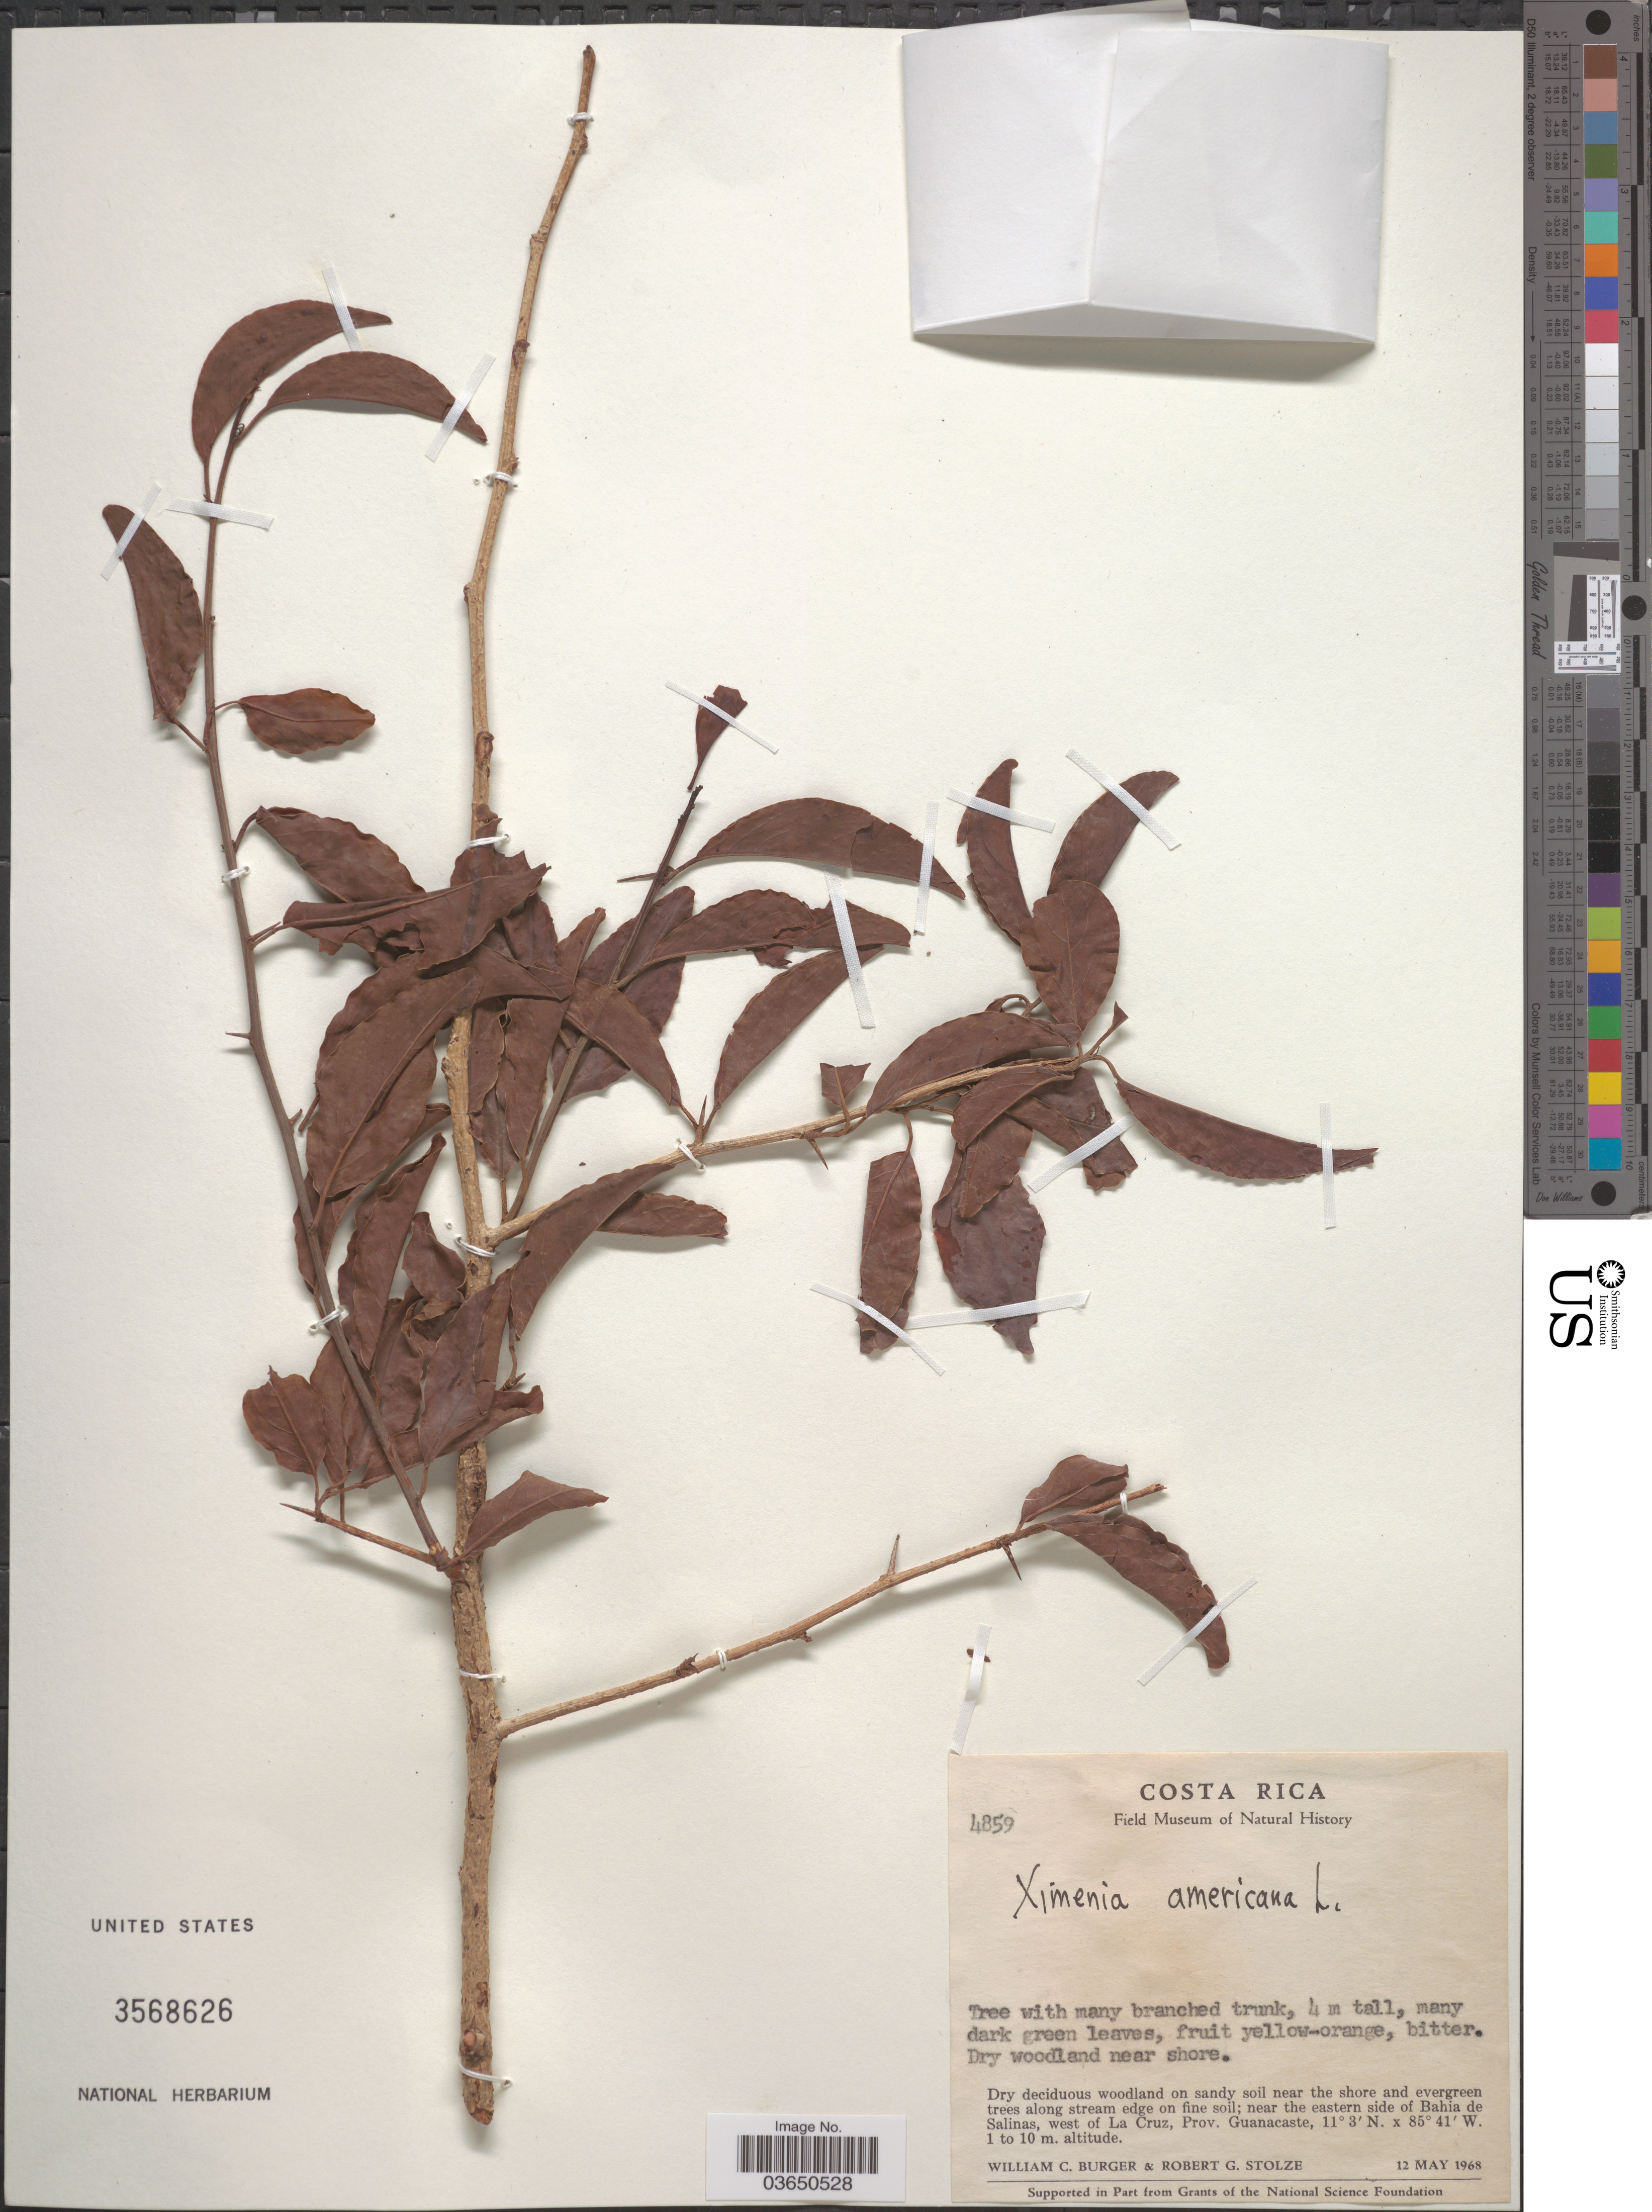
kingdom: Plantae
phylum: Tracheophyta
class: Magnoliopsida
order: Santalales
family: Ximeniaceae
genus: Ximenia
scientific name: Ximenia americana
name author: L.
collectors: W. Burger & R. G. Stolze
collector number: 4859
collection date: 1968-05-12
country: Costa Rica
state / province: Guanacaste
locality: Near the eastern side of Bahia de Salinas, west of La Cruz.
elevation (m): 1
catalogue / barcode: US 3568626